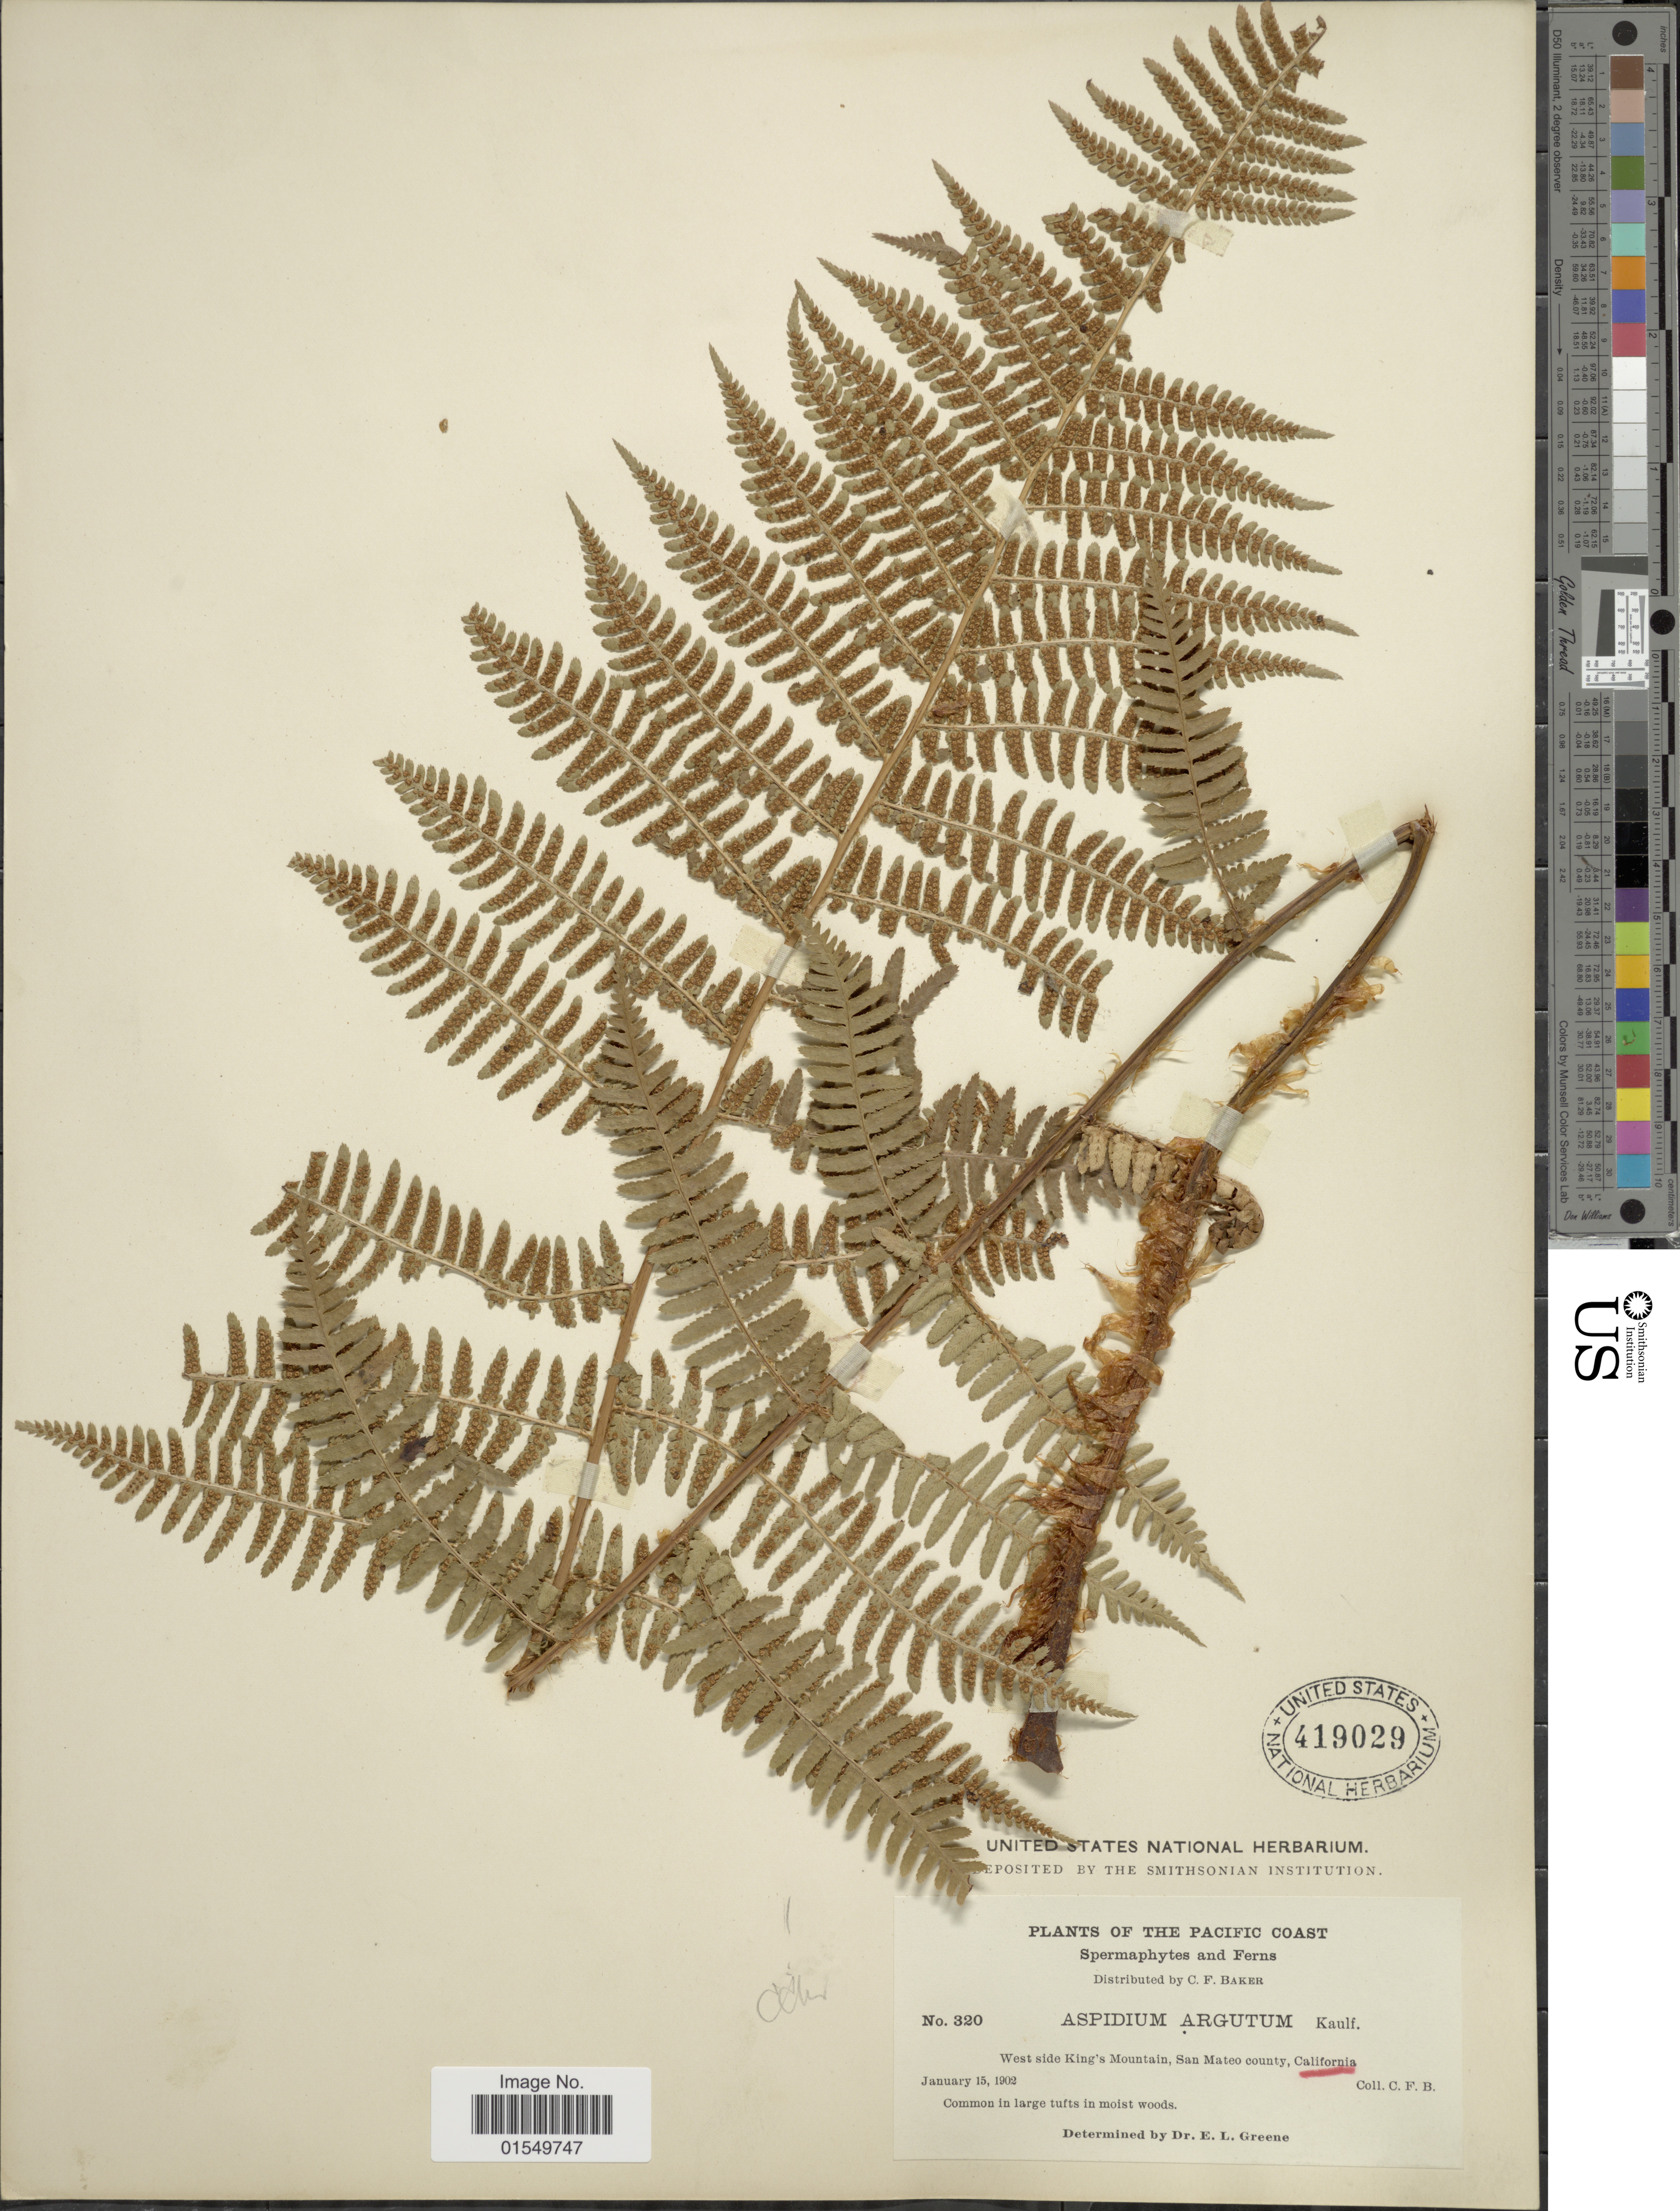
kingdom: Plantae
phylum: Tracheophyta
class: Polypodiopsida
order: Polypodiales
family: Dryopteridaceae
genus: Dryopteris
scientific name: Dryopteris arguta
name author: (Kaulf.) Maxon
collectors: C. F. Baker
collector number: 320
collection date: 1902-01-15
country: United States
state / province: California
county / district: San Mateo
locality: Pacific Coast, west side King's Mountain, San Mateo county, California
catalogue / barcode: US 419029